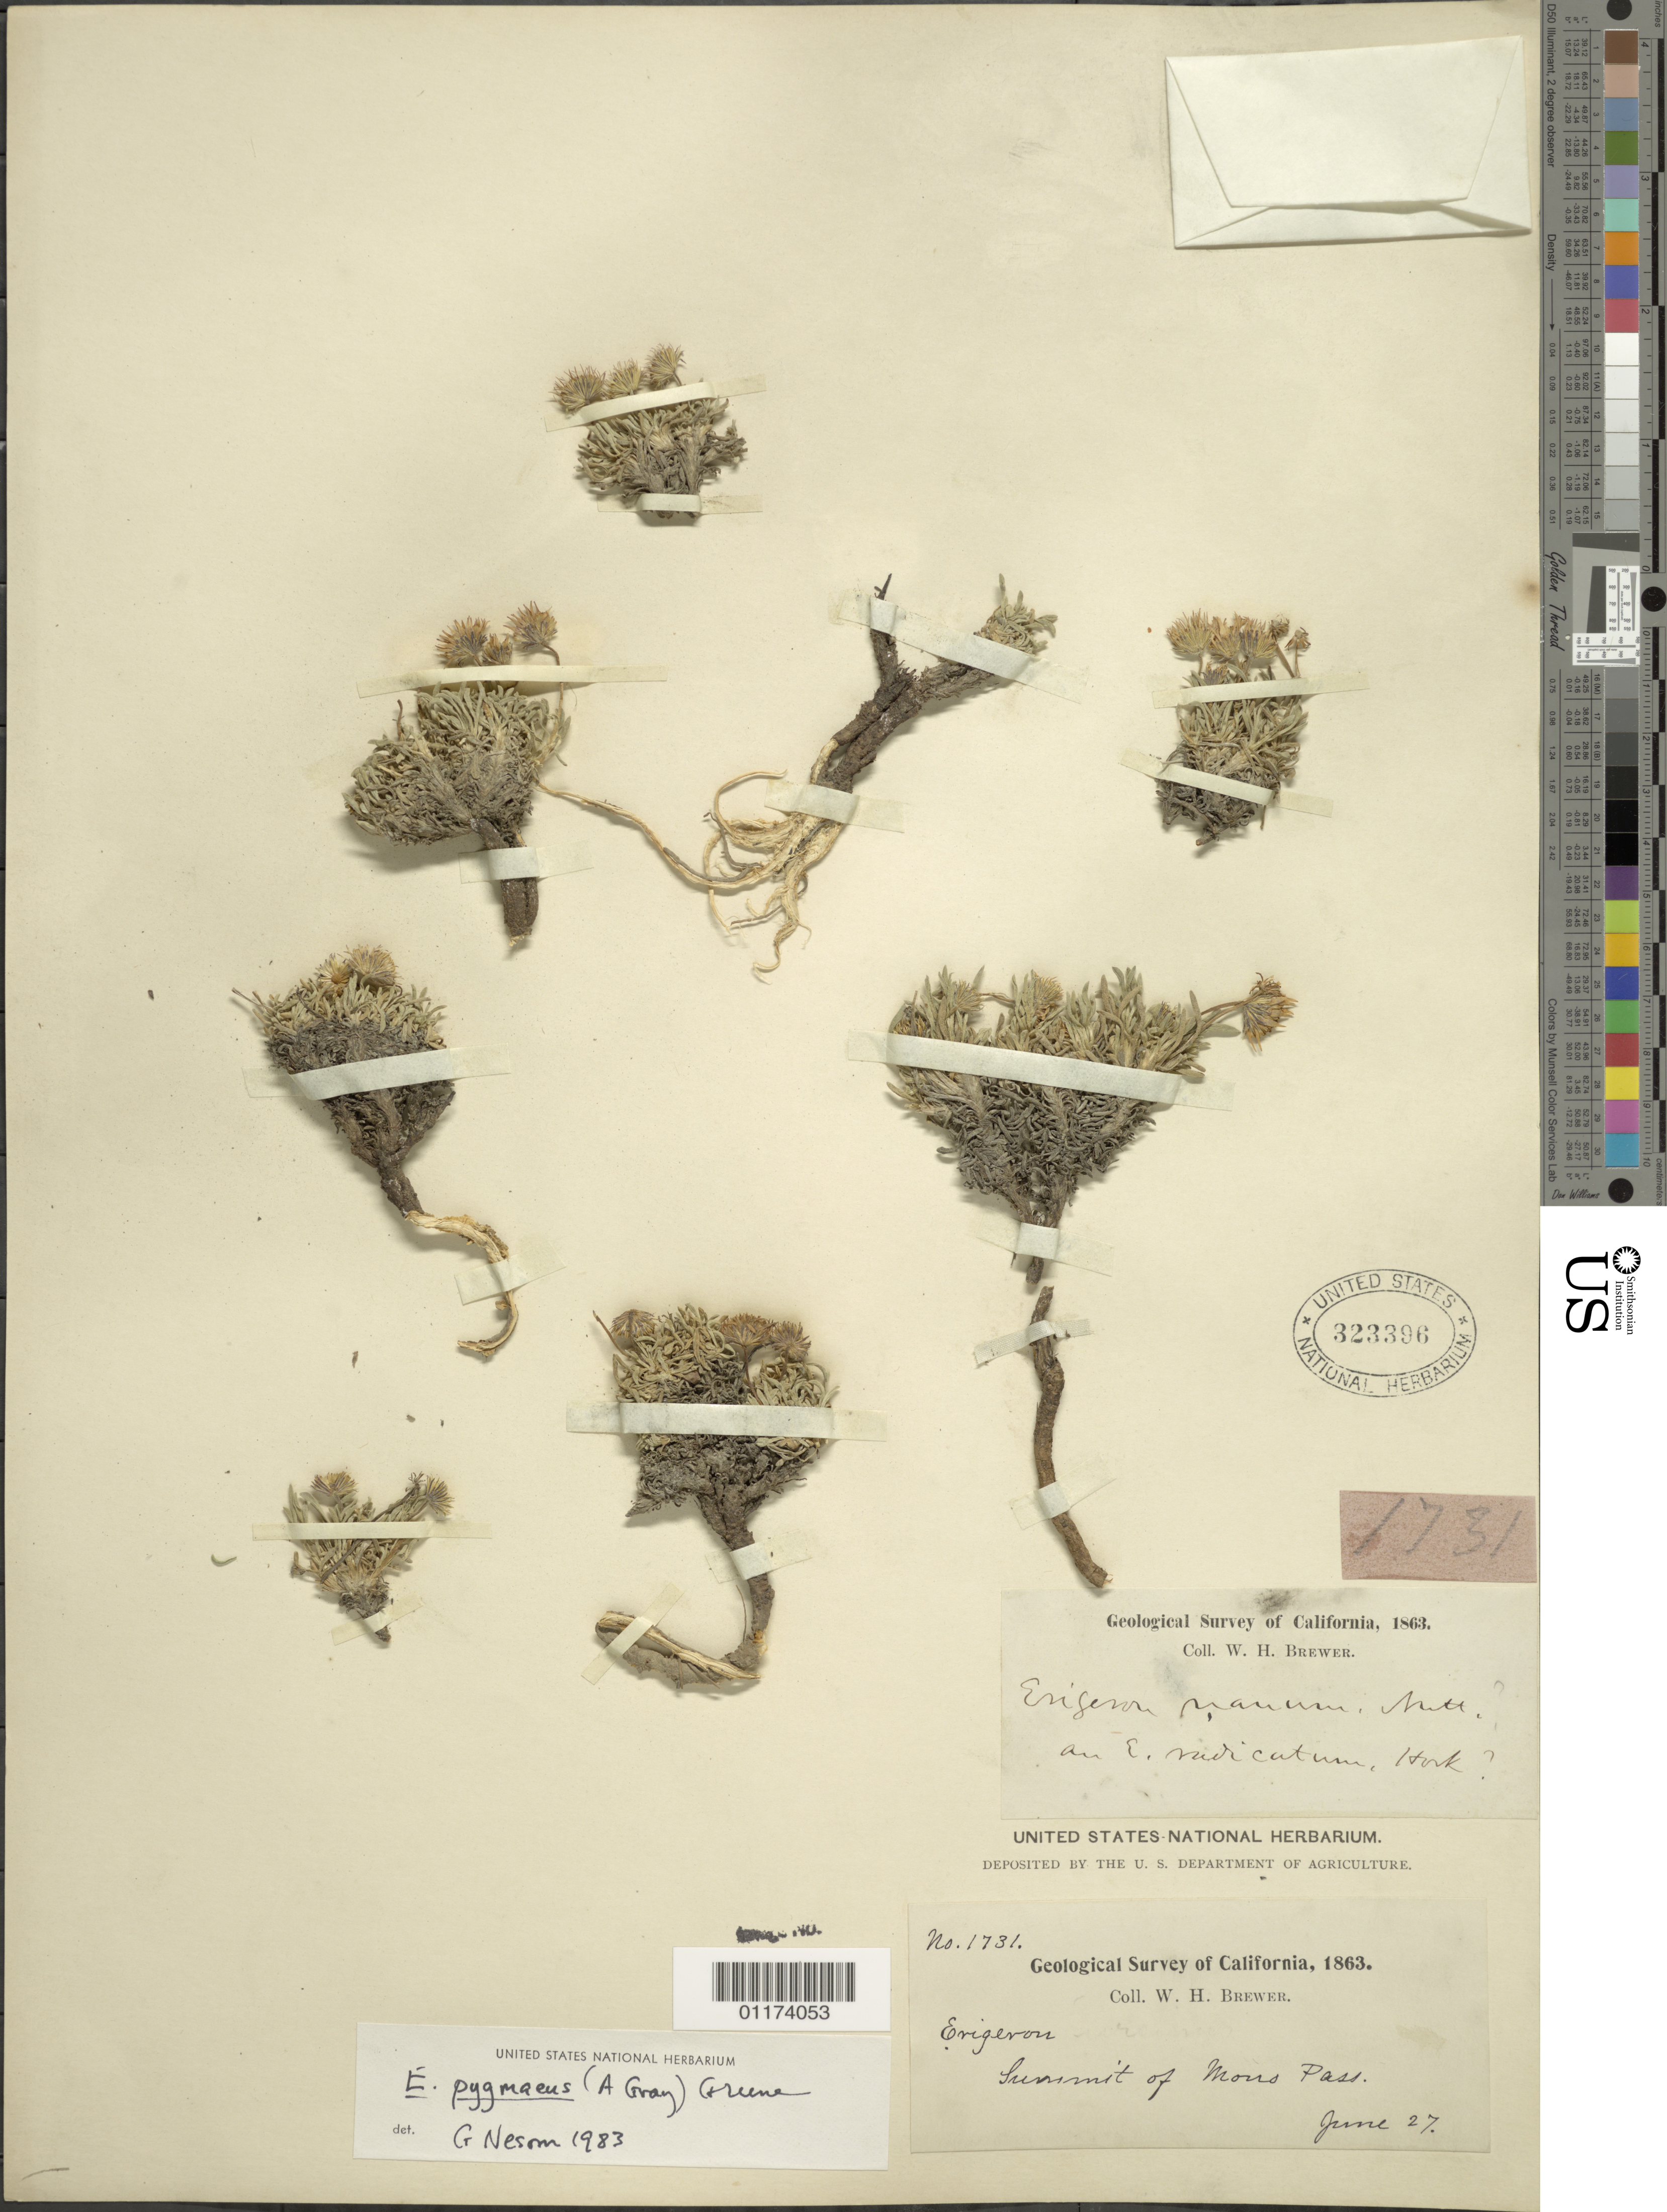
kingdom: Plantae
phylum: Tracheophyta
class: Magnoliopsida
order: Asterales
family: Asteraceae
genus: Erigeron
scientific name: Erigeron pygmaeus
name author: (A. Gray) Greene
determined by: Nesom, Guy L.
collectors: W. H. Brewer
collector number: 1731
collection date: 1863-06-27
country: United States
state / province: California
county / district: Mono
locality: Summit of Mono Pass.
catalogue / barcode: US 323396